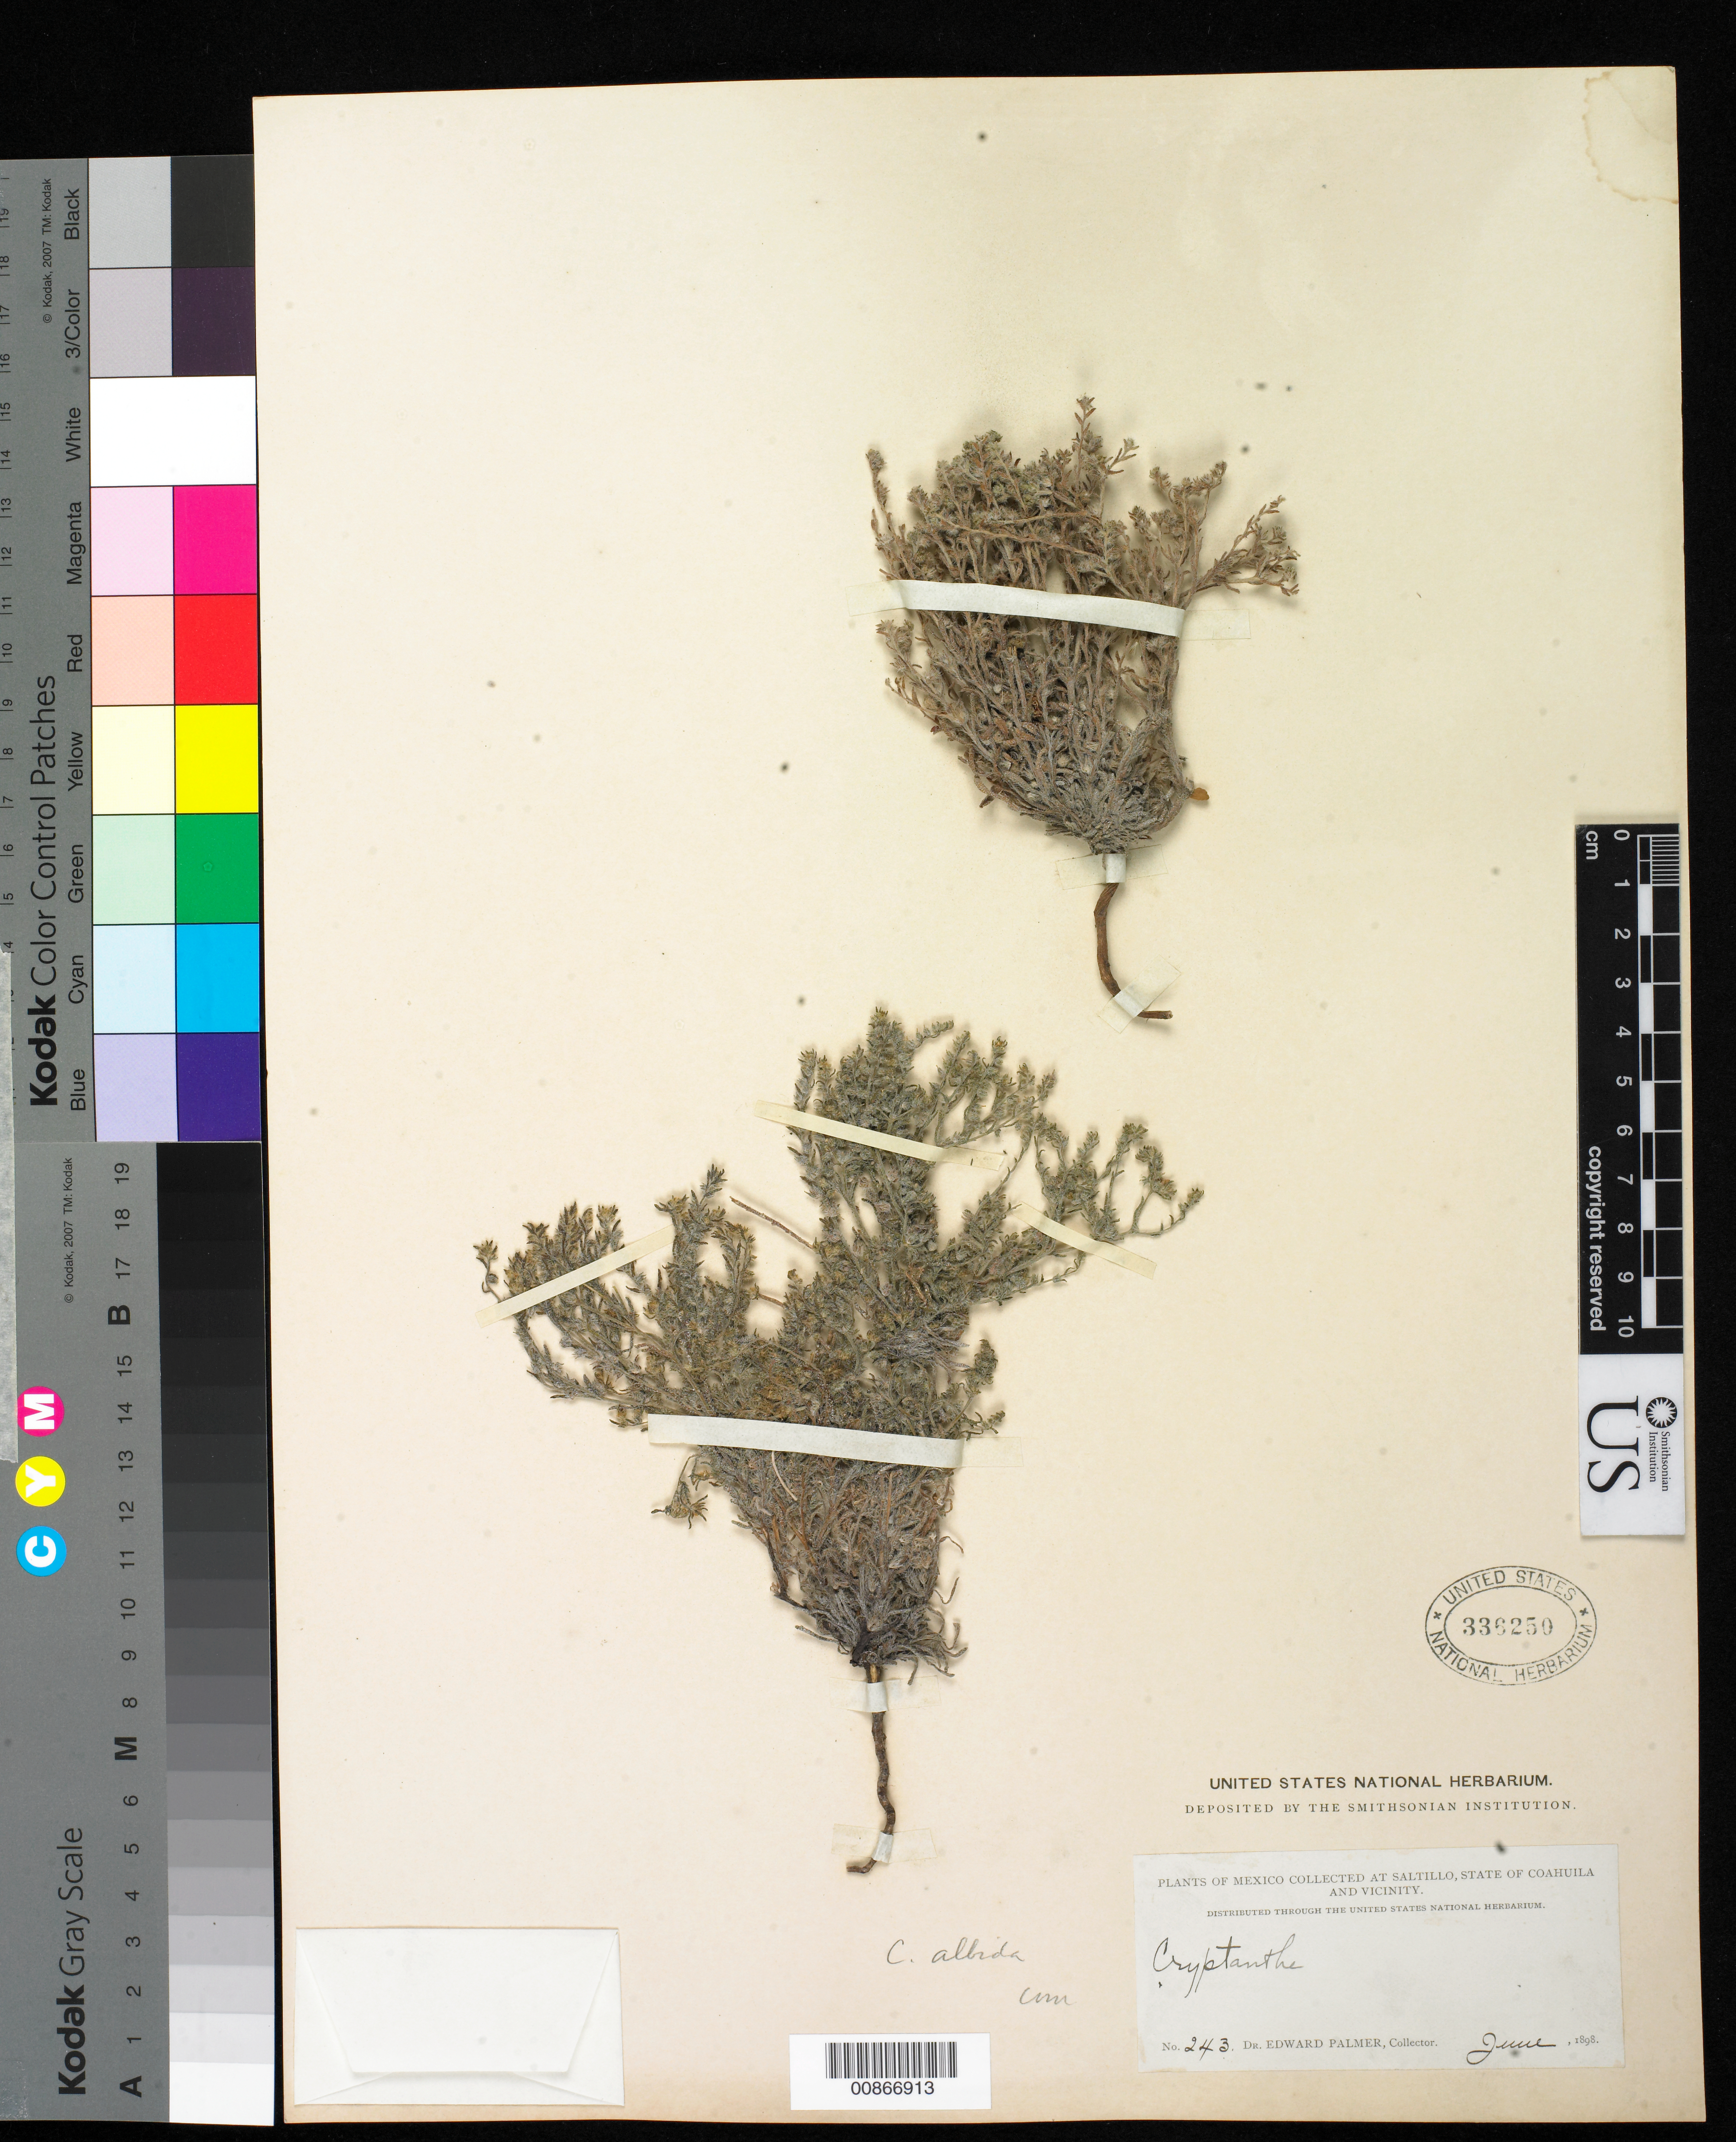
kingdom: Plantae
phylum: Tracheophyta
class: Magnoliopsida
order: Boraginales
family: Boraginaceae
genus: Cryptantha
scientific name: Cryptantha albida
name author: (Kunth) I.M. Johnst.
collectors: E. Palmer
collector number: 243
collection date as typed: Jun 1898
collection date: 1898-06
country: Mexico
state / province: Coahuila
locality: Saltillo, Coahuila and vicinity.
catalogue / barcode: US 336250